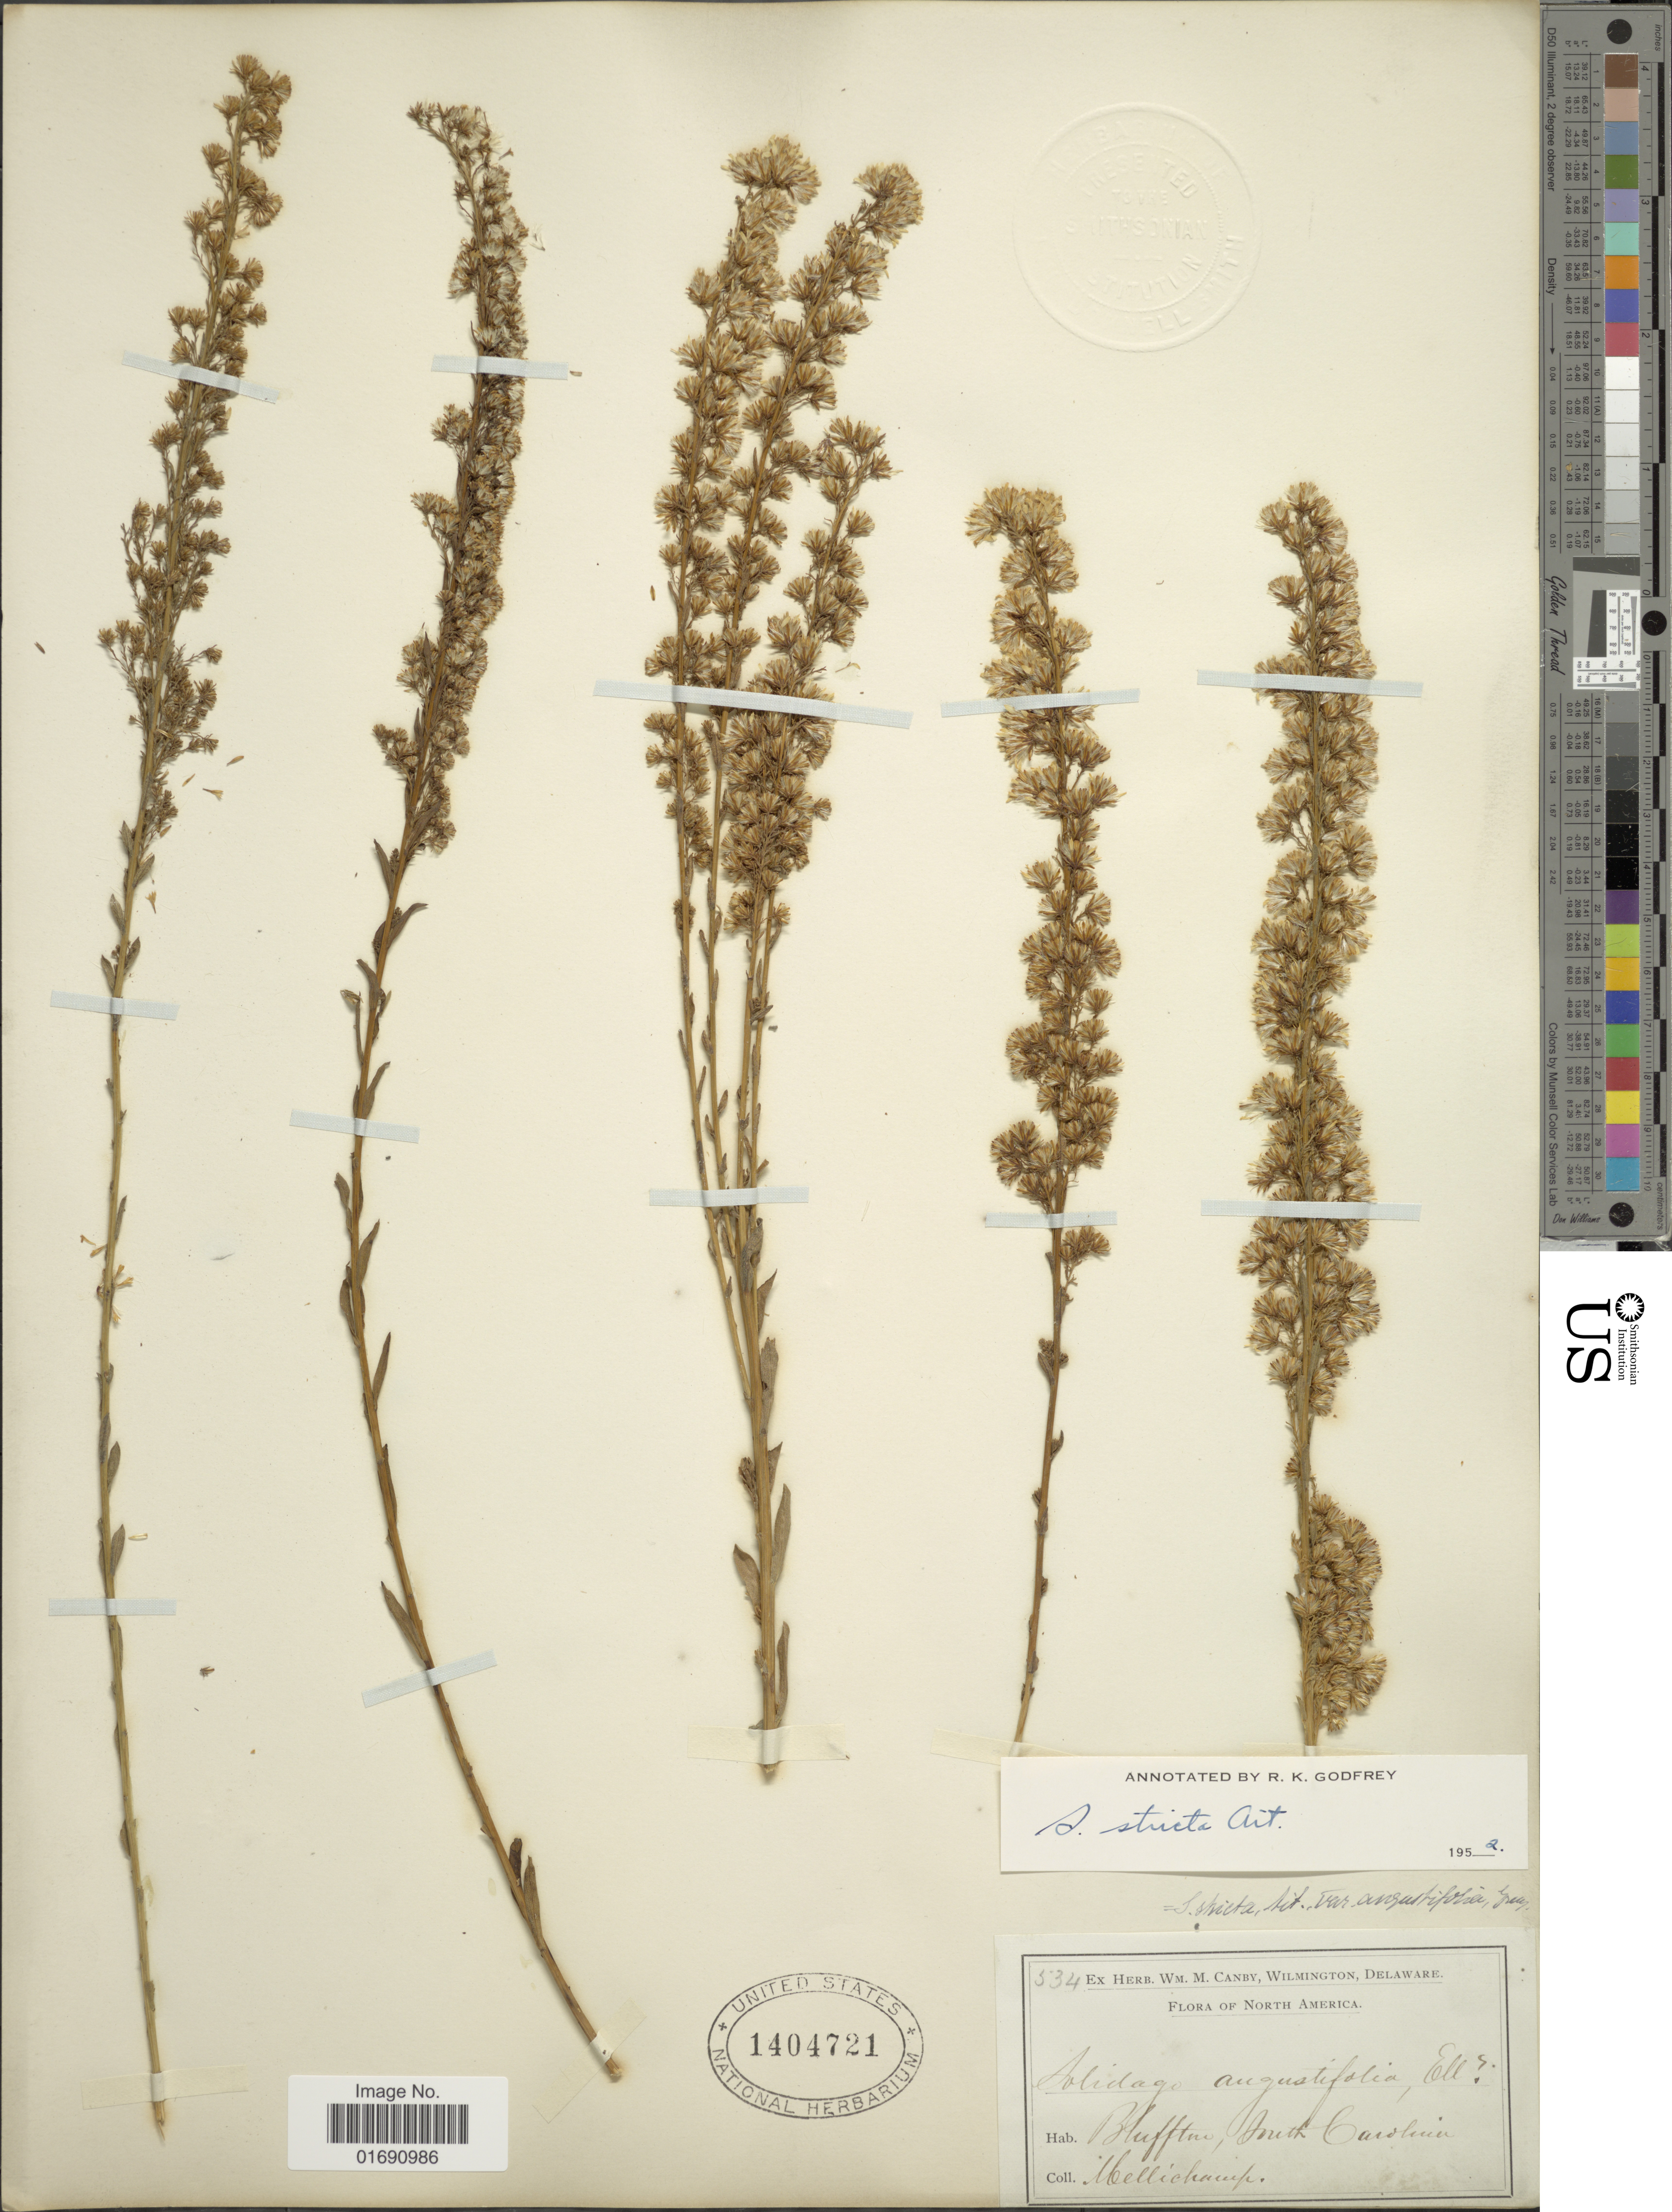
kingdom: Plantae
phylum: Tracheophyta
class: Magnoliopsida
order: Asterales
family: Asteraceae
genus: Solidago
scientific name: Solidago stricta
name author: Aiton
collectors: -. Mellichamp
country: United States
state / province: South Carolina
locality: Bluffton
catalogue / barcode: US 1404721